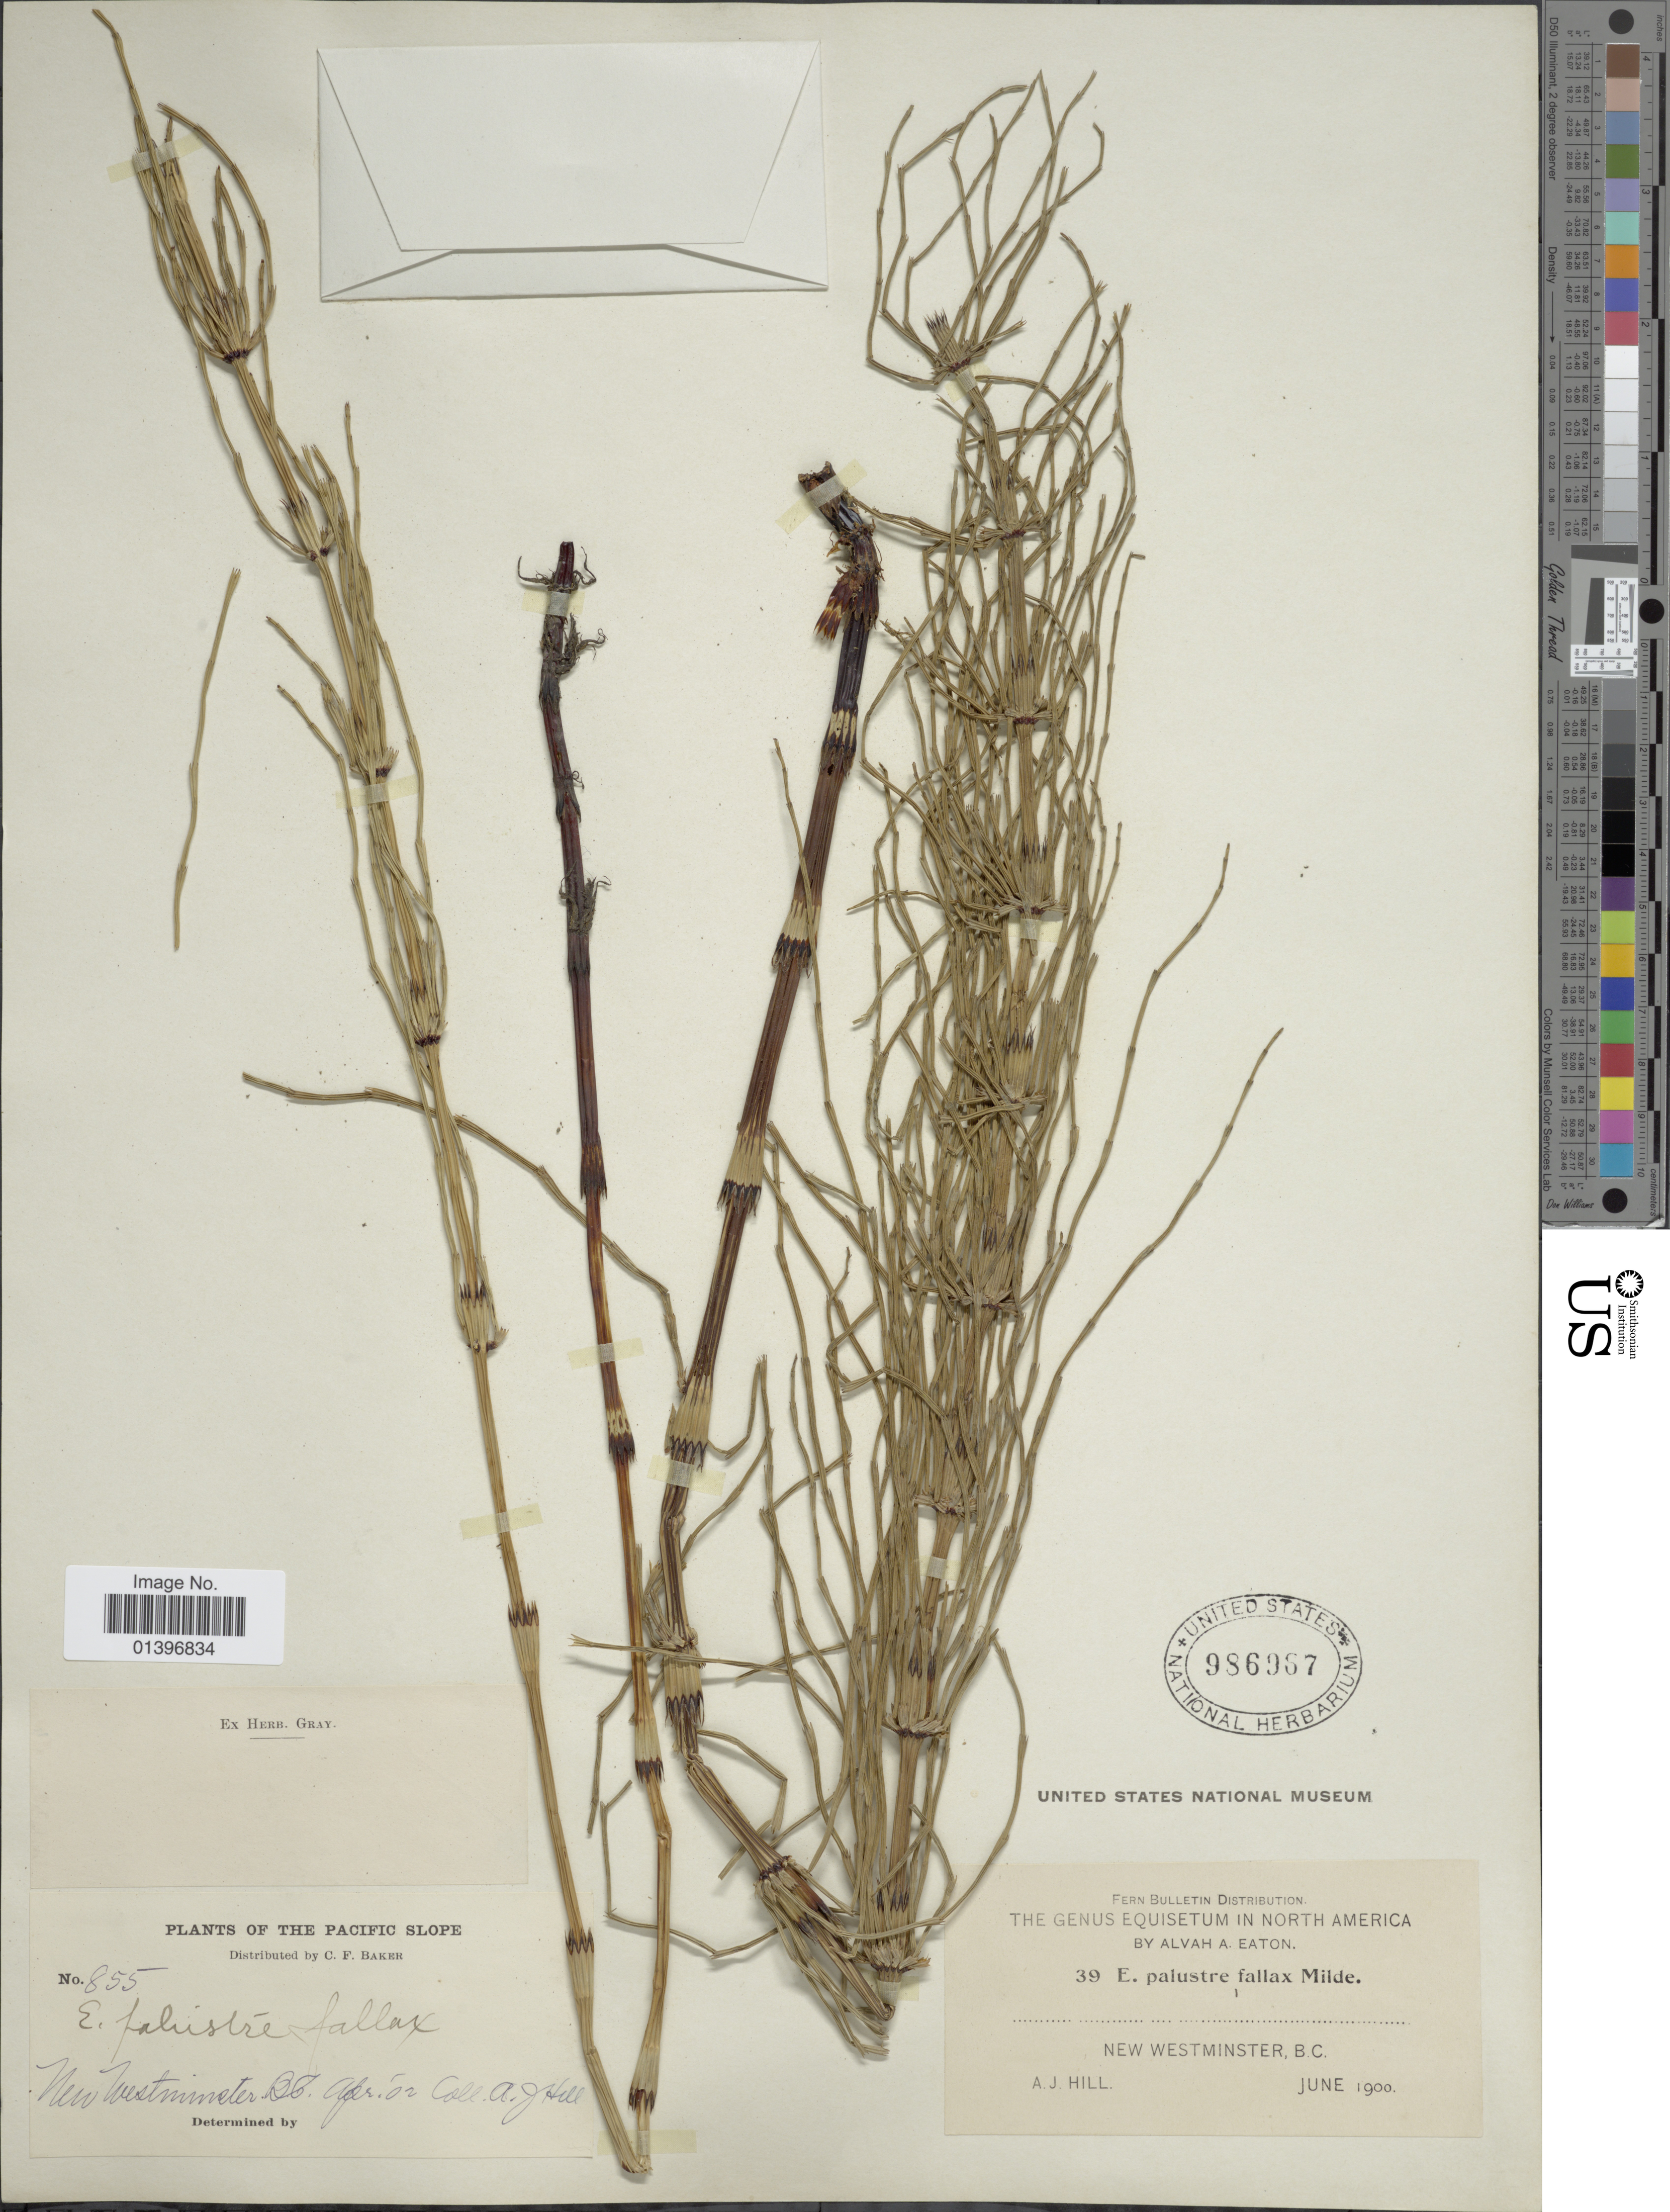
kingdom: Plantae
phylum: Tracheophyta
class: Polypodiopsida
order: Equisetales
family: Equisetaceae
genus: Equisetum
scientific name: Equisetum palustre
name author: L.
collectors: A. Hill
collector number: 855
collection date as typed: Transcribed d/m/y: /4/2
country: Canada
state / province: British Columbia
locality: Pacific Slope. New Westminster